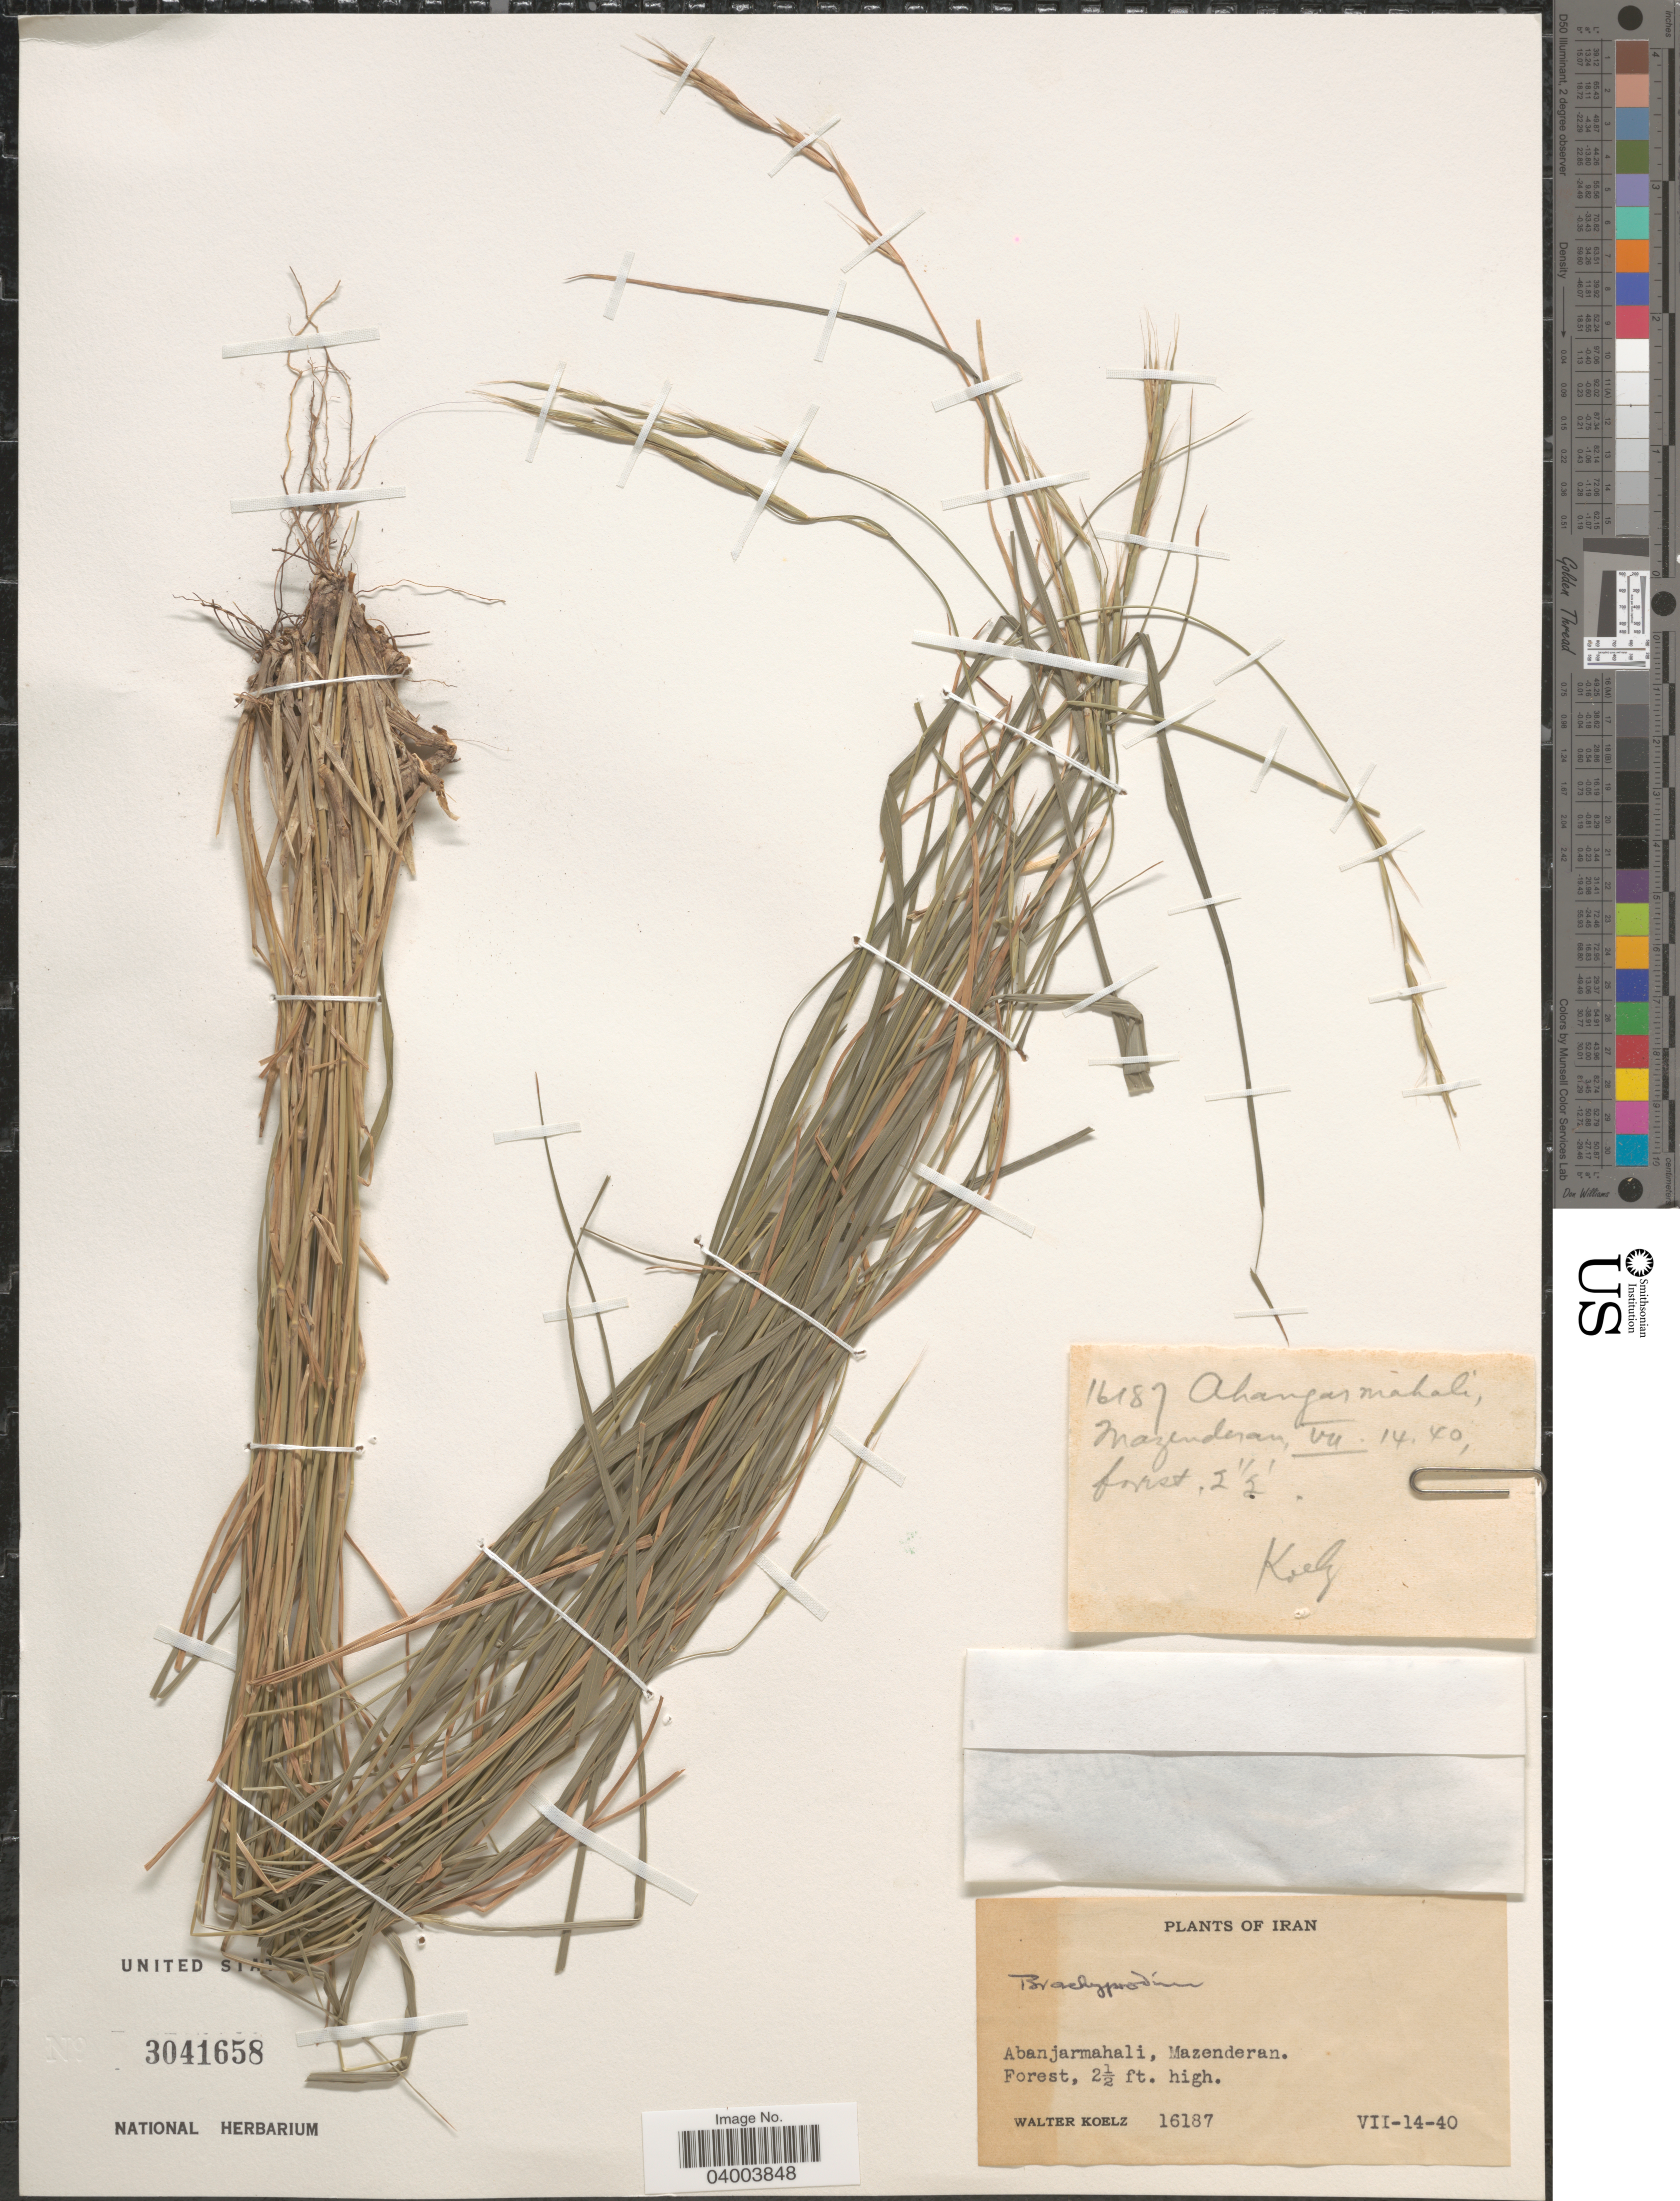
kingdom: Plantae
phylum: Tracheophyta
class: Liliopsida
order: Poales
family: Poaceae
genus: Brachypodium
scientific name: Brachypodium sp.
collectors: W. N. Koelz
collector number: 16187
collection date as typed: Transcribed d/m/y: 14/7/40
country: Iran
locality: Abanjarmahali, Mazenderan.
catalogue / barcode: US 3041658